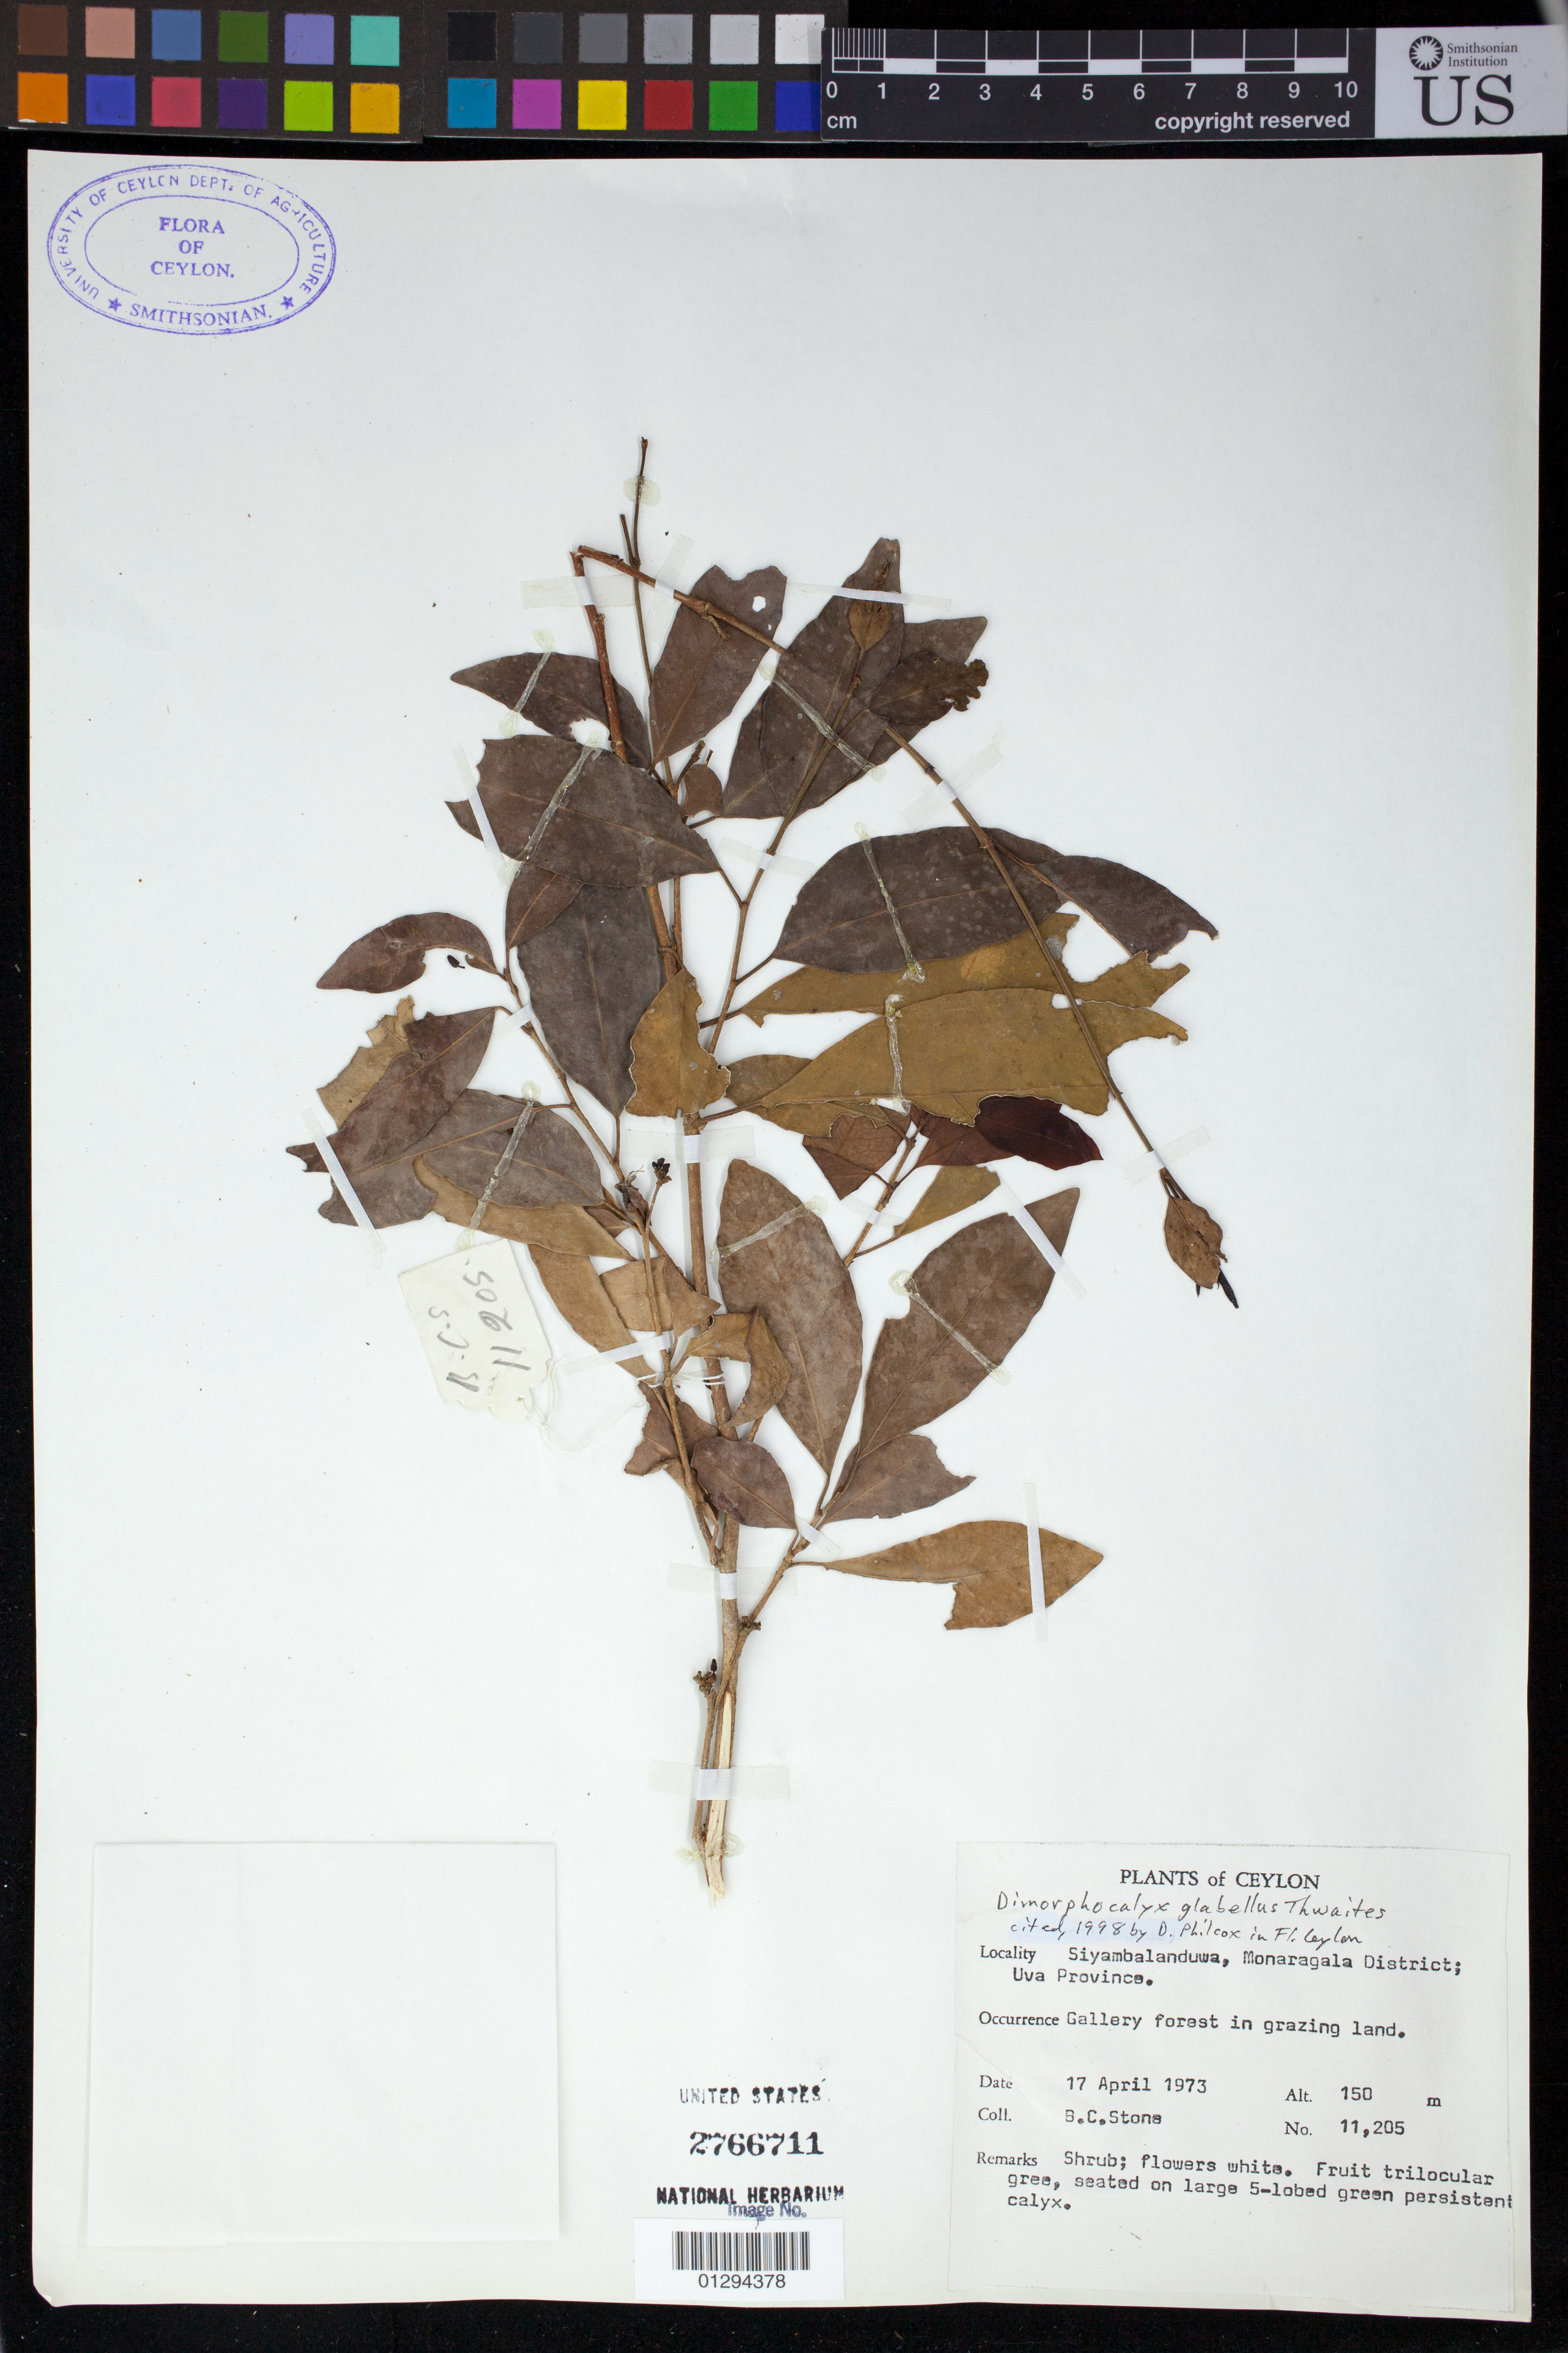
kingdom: Plantae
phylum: Tracheophyta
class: Magnoliopsida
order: Malpighiales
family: Euphorbiaceae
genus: Dimorphocalyx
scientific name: Dimorphocalyx glabellus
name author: Thwaites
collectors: B. C. Stone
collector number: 11205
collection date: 1973-04-17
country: Sri Lanka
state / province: Uva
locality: Siyambalanduwa, Monaragala District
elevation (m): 150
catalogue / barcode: US 2766711